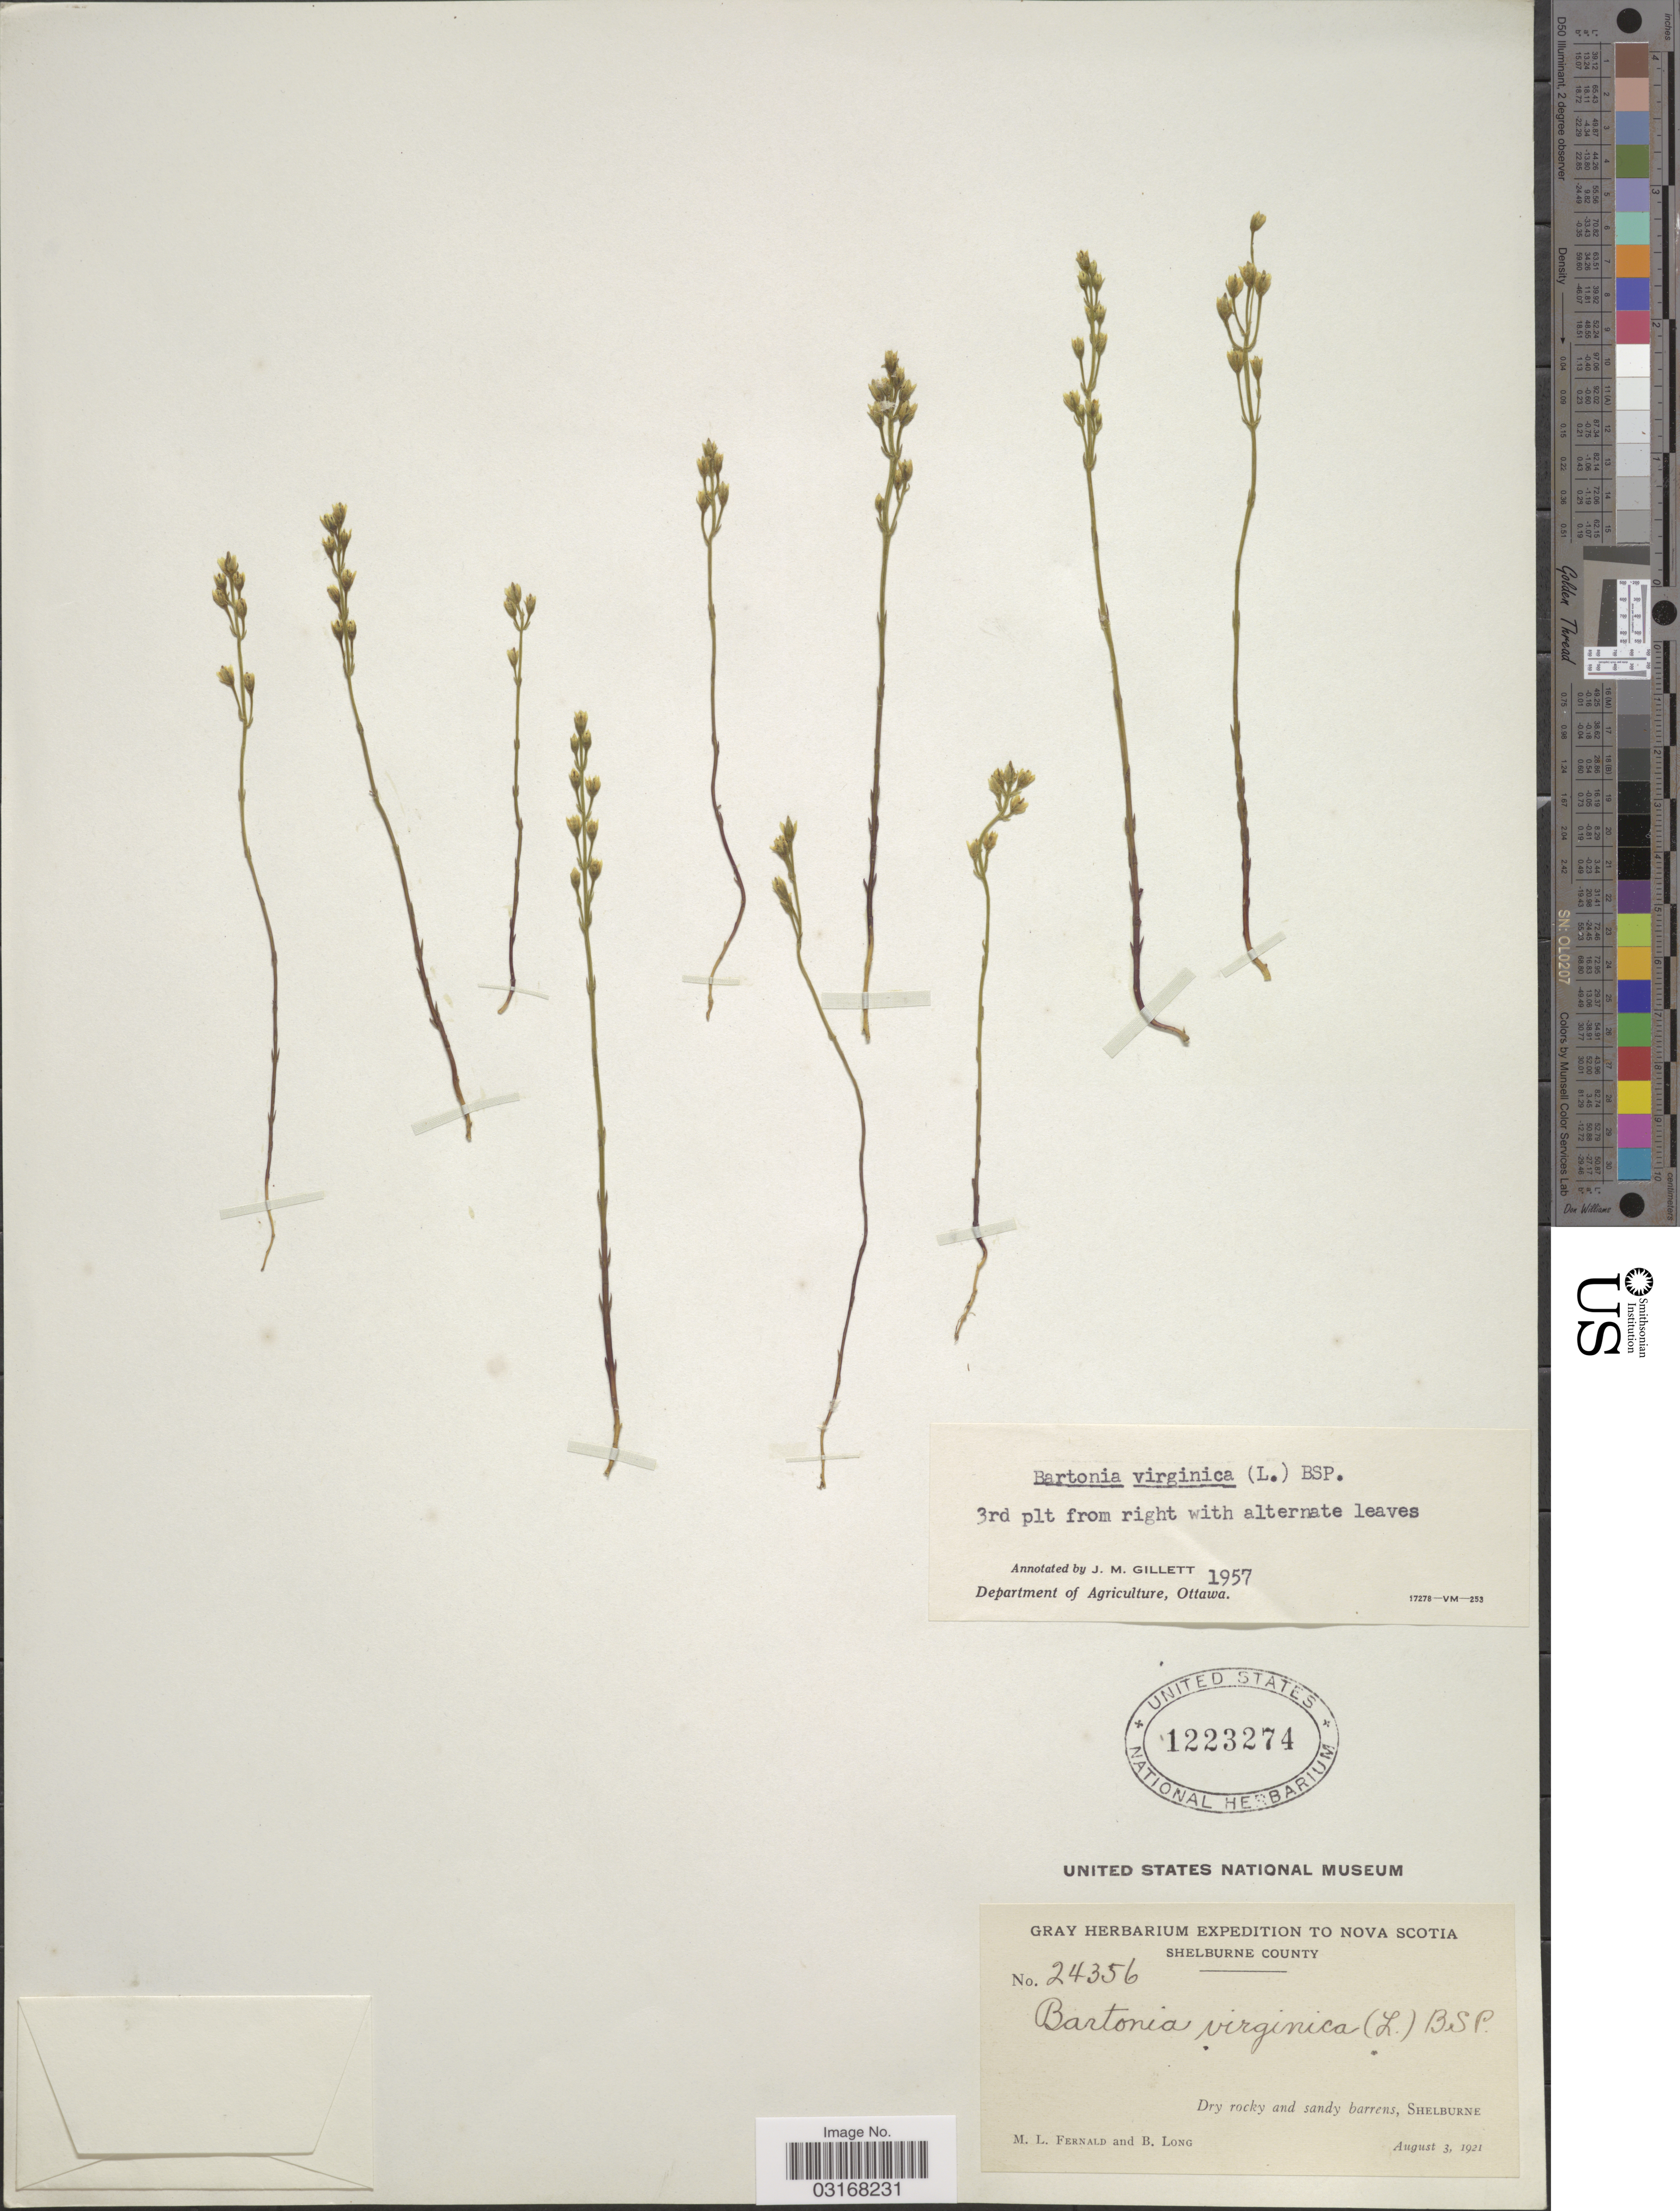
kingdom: Plantae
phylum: Tracheophyta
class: Magnoliopsida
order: Gentianales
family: Gentianaceae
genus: Bartonia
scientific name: Bartonia virginica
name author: (L.) Britton, Stearns & Poggenb.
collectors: M. L. Fernald & B. Long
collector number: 24356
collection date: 1921-08-03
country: Canada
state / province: Nova Scotia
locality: Shelburne County. Shelburne.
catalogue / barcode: US 1223274